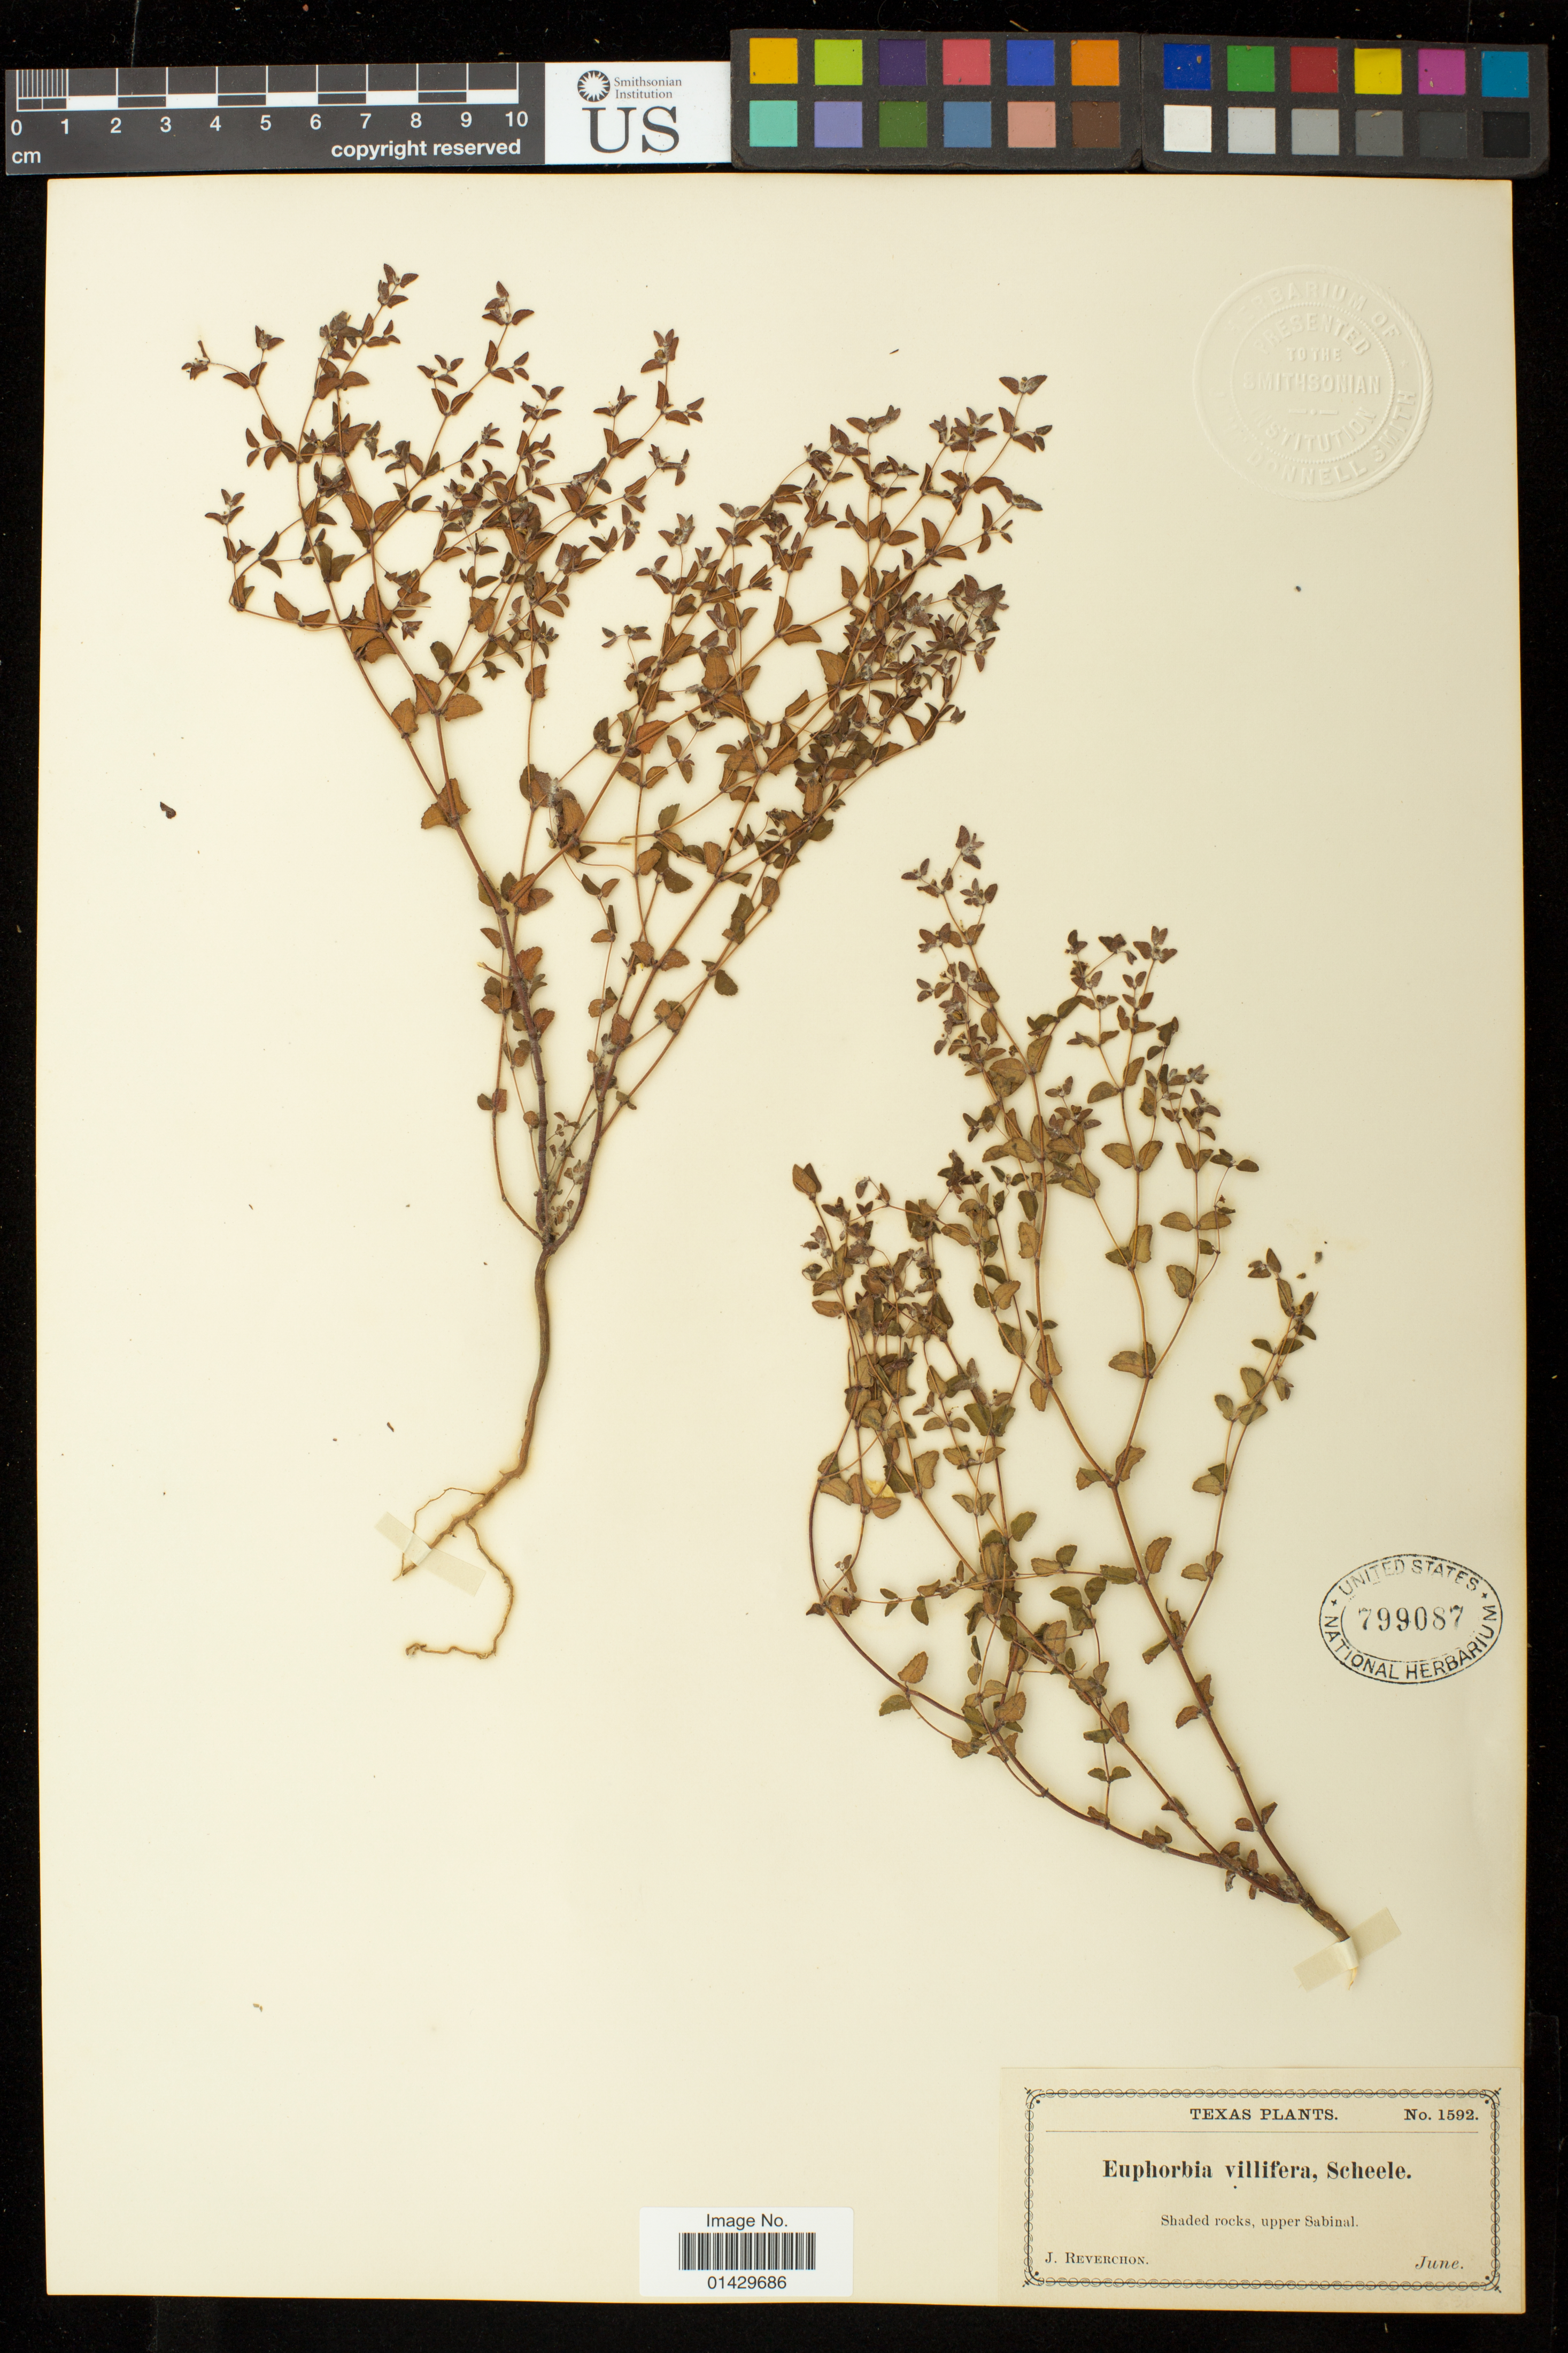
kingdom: Plantae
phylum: Tracheophyta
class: Magnoliopsida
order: Malpighiales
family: Euphorbiaceae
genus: Euphorbia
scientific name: Euphorbia villifera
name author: Scheele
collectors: J. Reverchon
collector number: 1592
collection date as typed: Jun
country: United States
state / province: Texas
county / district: Uvalde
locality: upper Sabinal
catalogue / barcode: US 799087